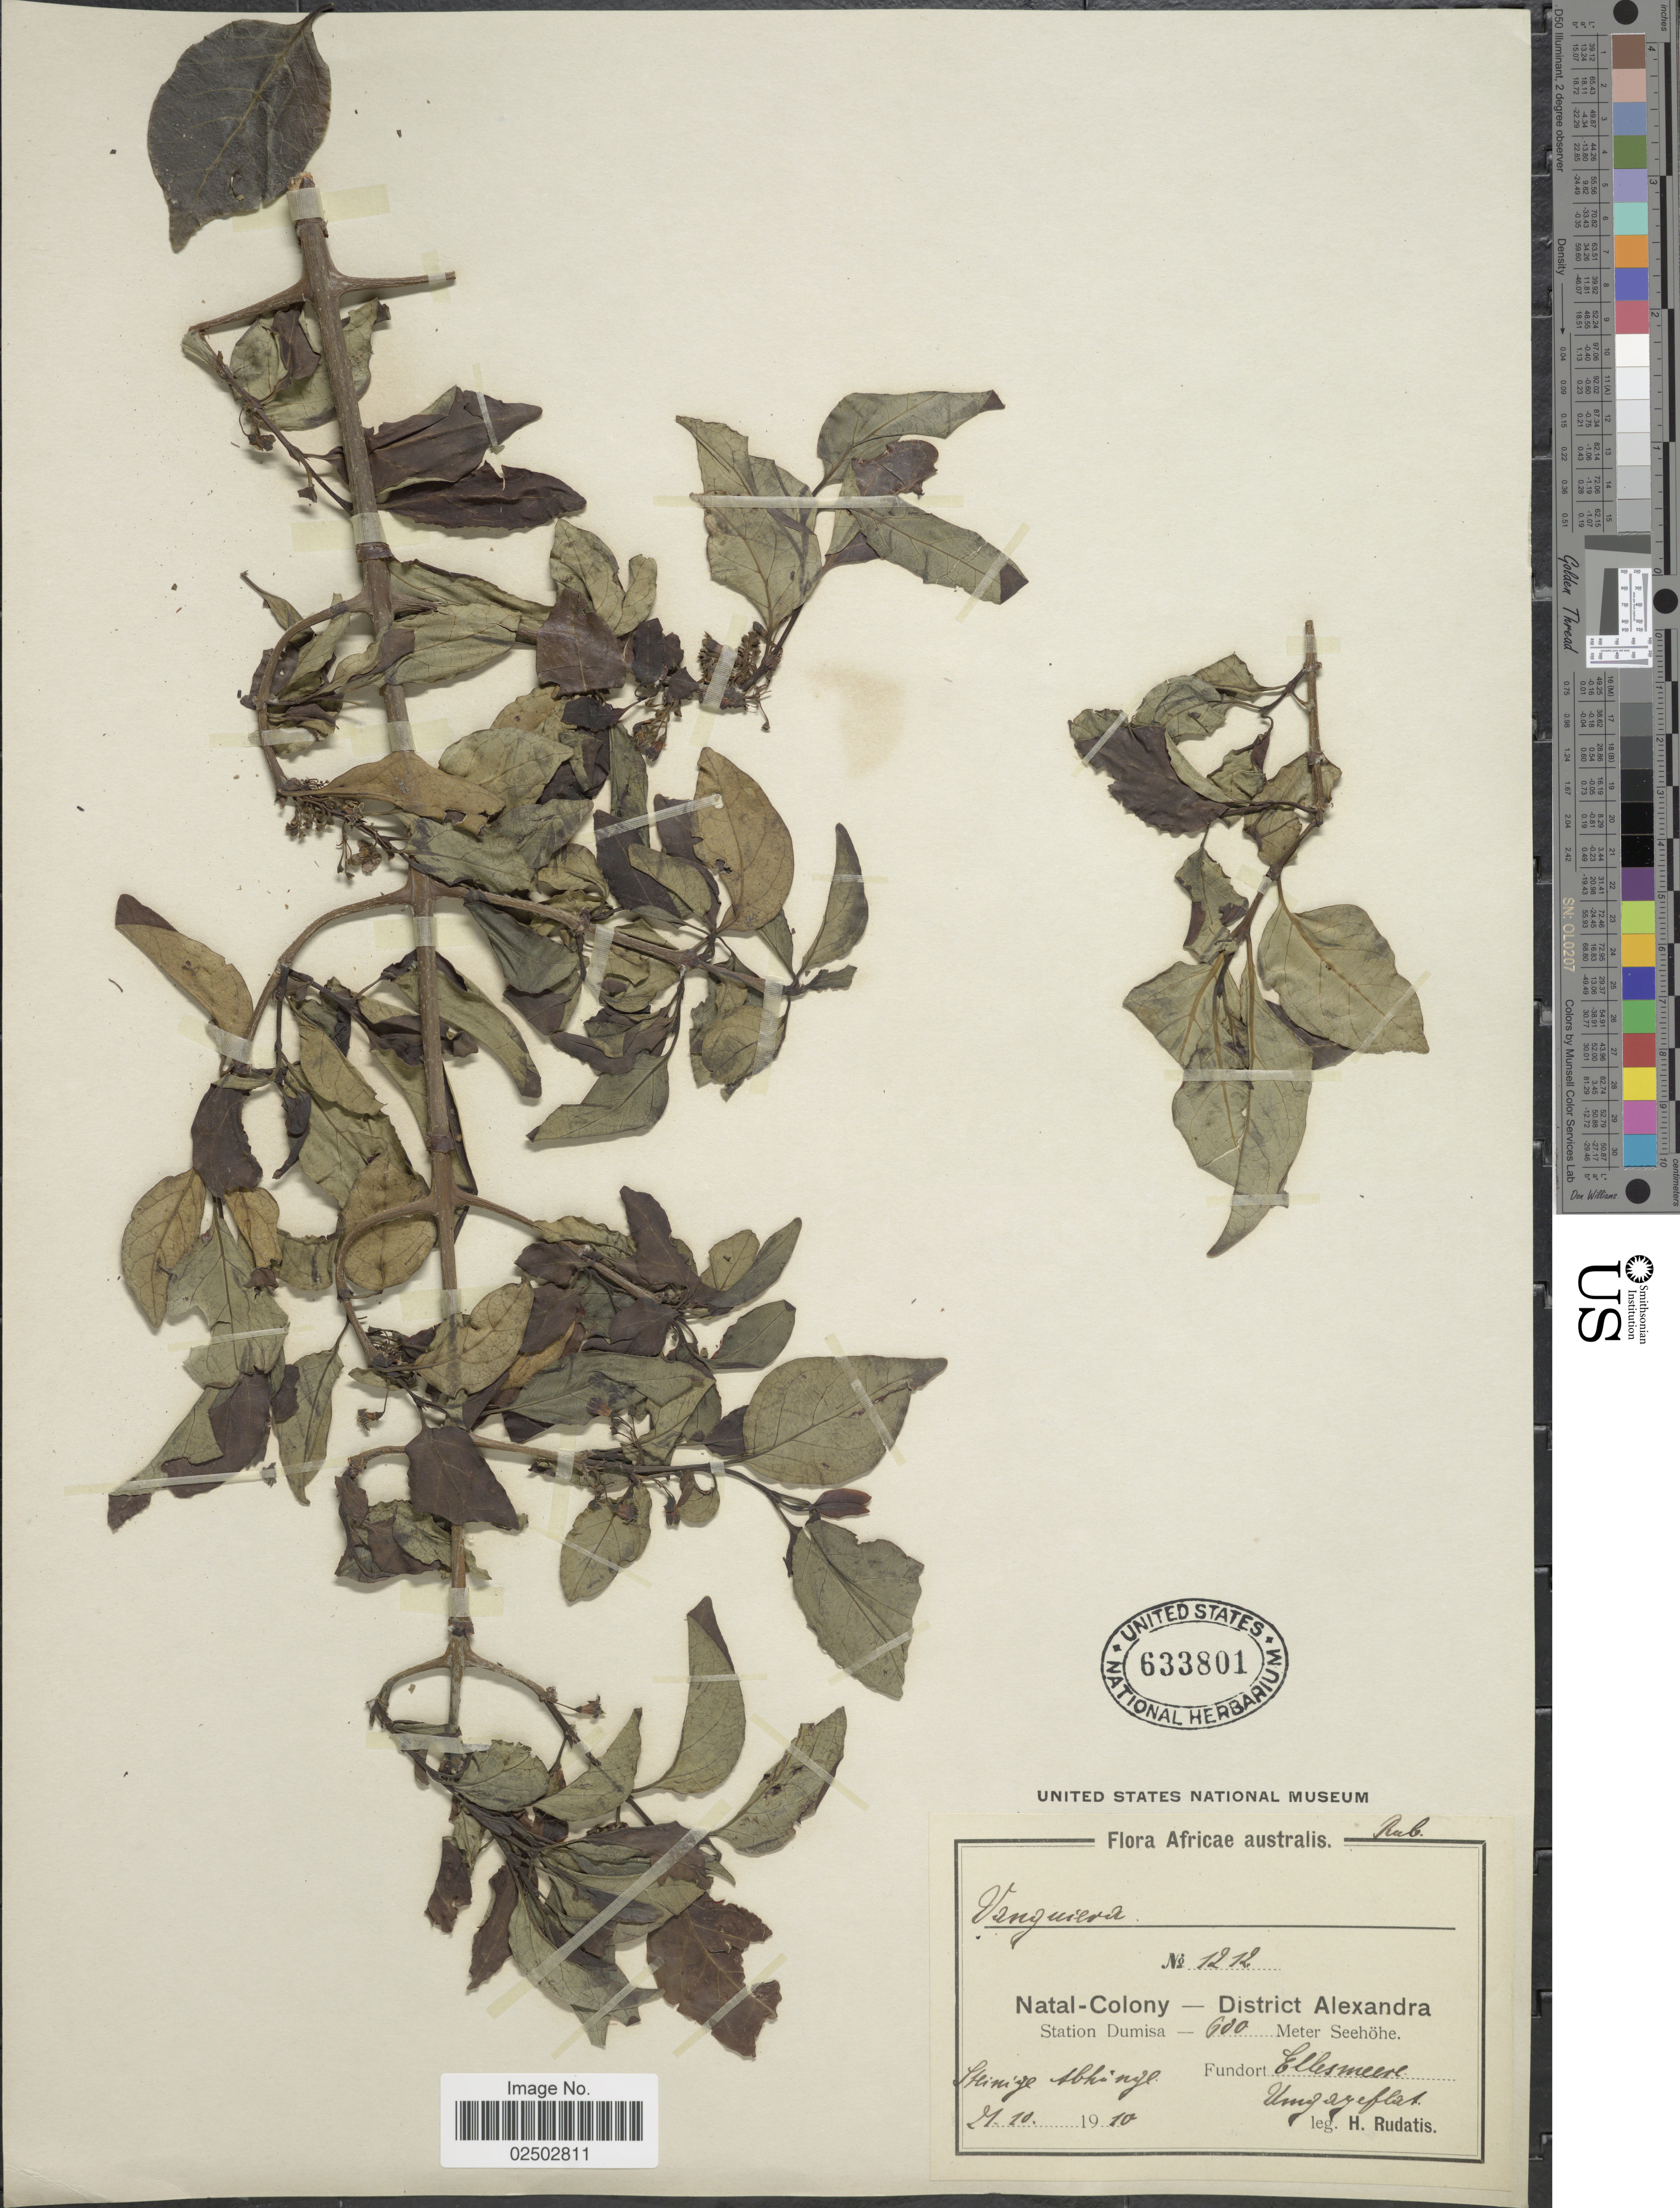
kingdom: Plantae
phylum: Tracheophyta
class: Magnoliopsida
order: Gentianales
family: Rubiaceae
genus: Vangueria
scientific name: Vangueria sp.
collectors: H. Rudatis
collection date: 1910-10-21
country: South Africa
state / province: KwaZulu-Natal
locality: Natal-Colony, District Alexandra, Station Dumisa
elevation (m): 600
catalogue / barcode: US 633801